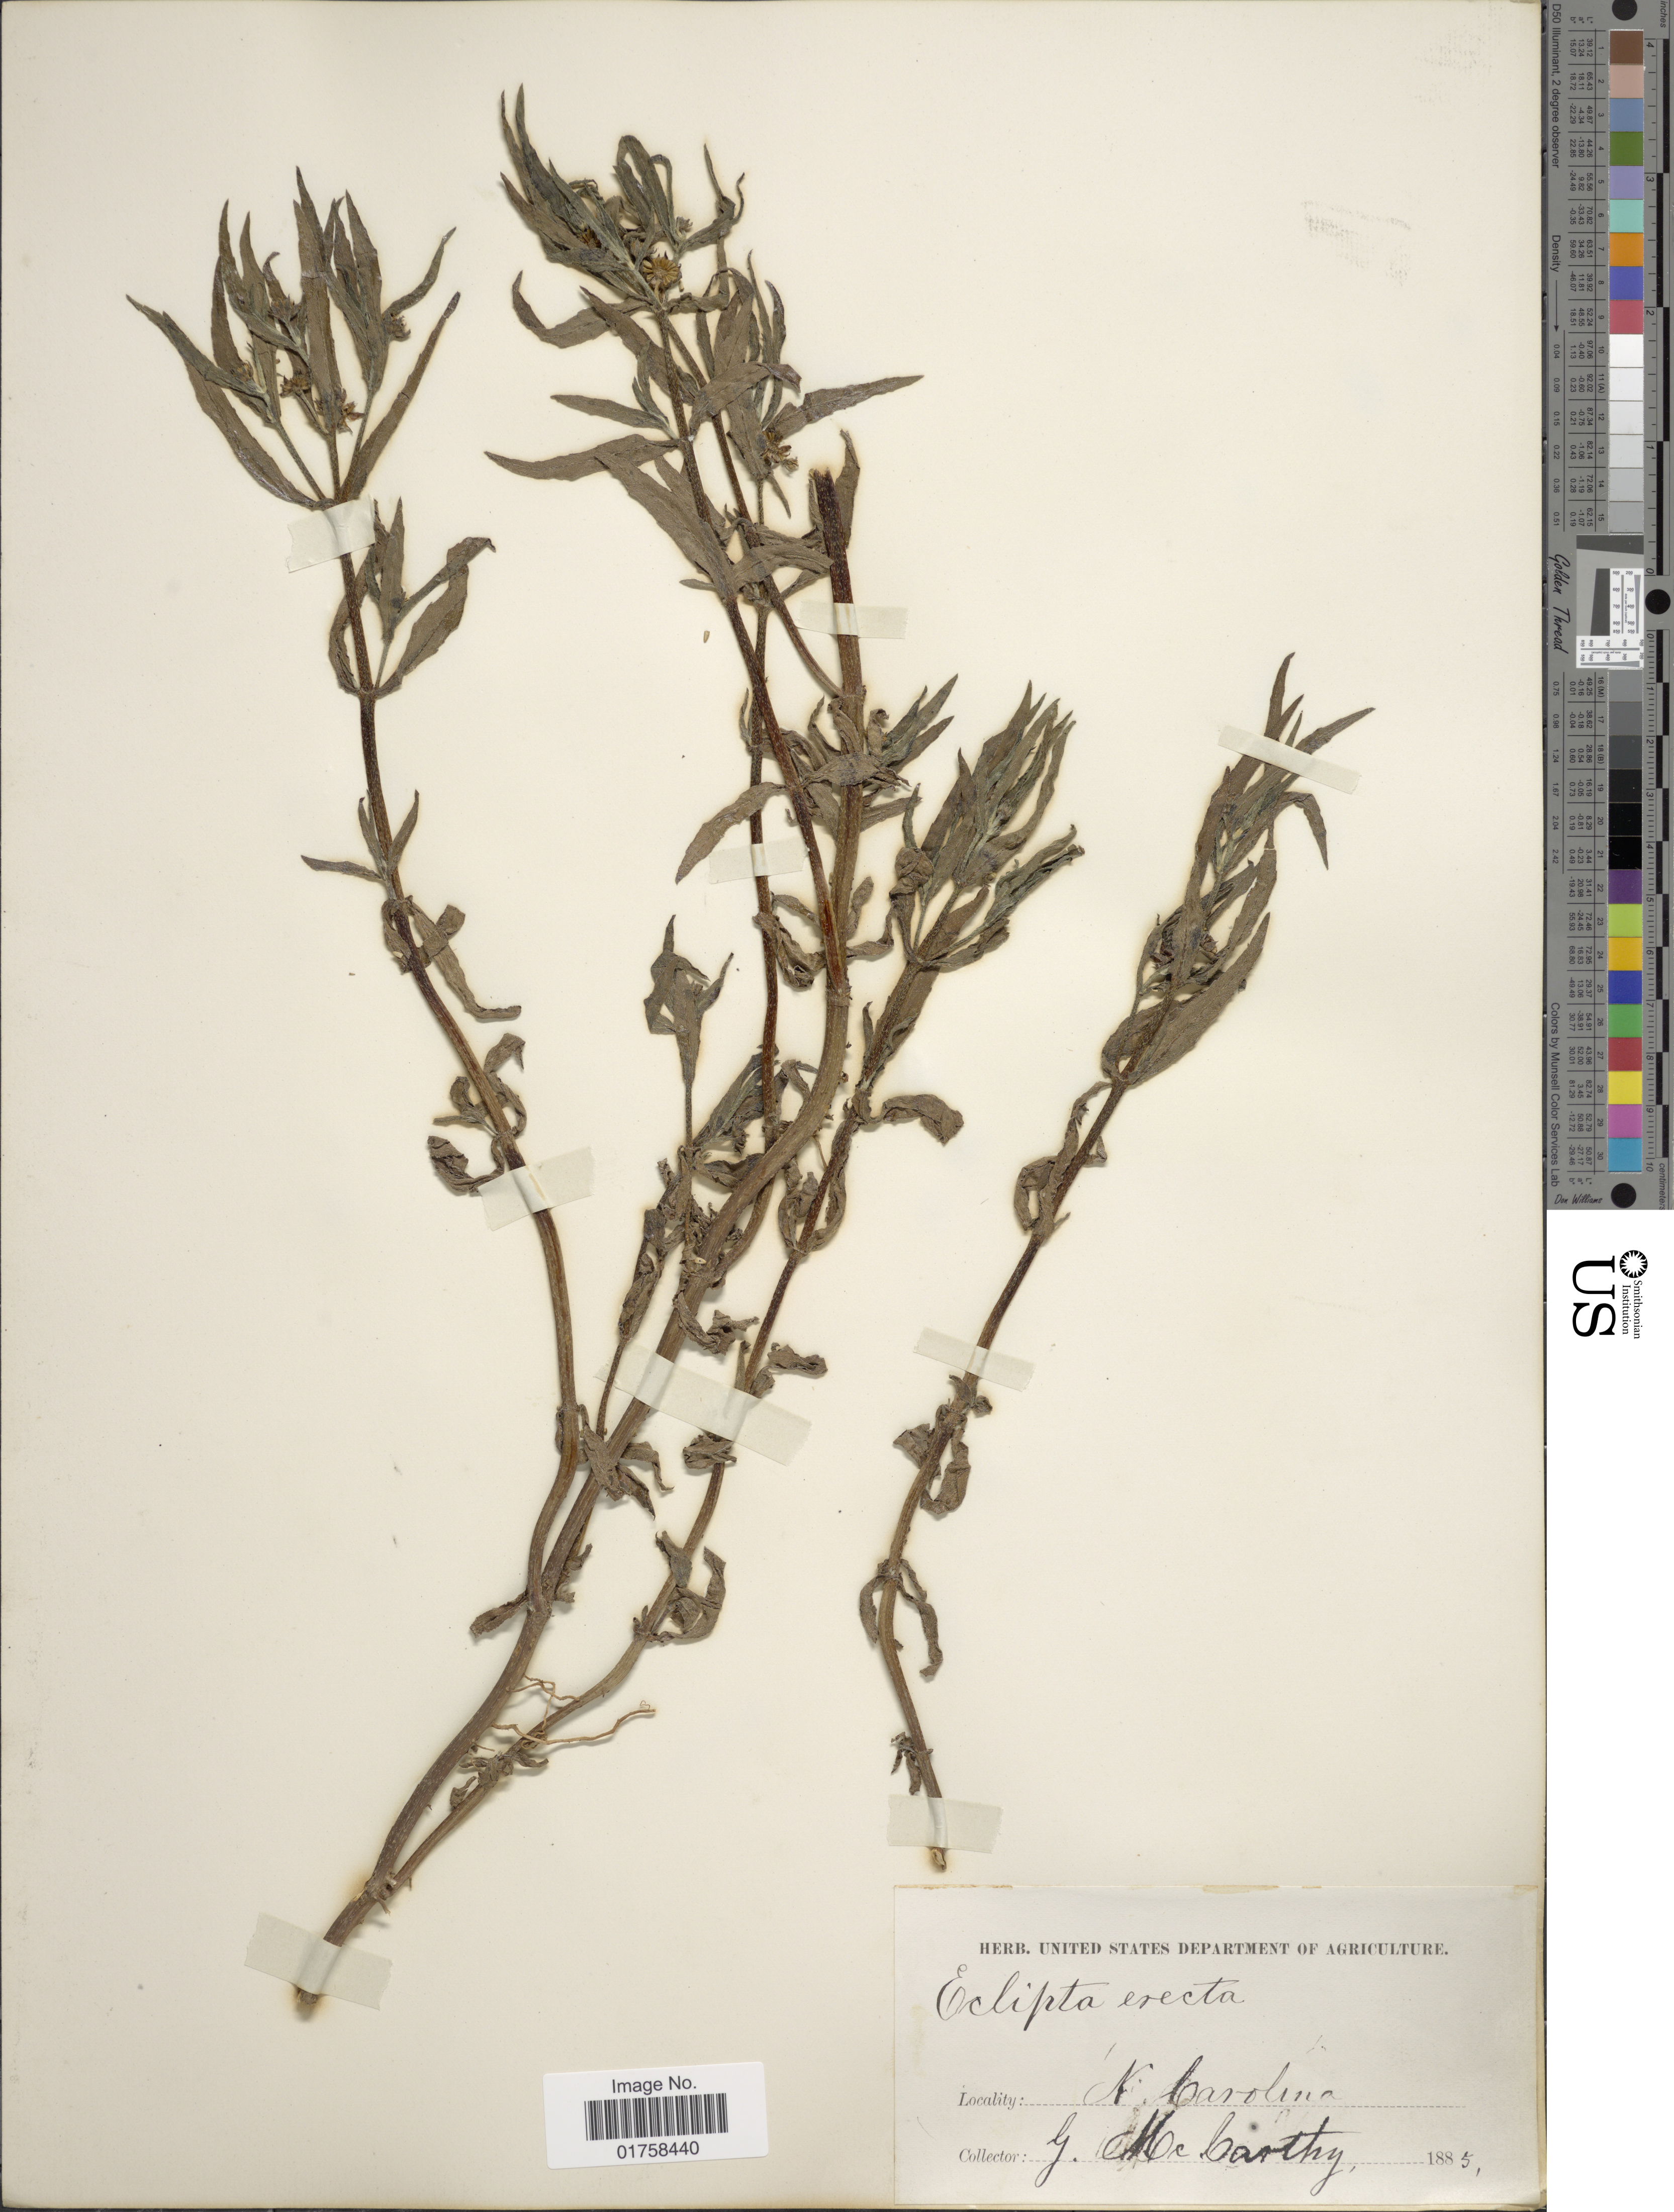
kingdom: Plantae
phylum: Tracheophyta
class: Magnoliopsida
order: Asterales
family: Asteraceae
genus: Eclipta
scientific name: Eclipta alba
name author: (L.) Hassk.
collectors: G. McCarthy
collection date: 1885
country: United States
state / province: North Carolina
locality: N. Carolina